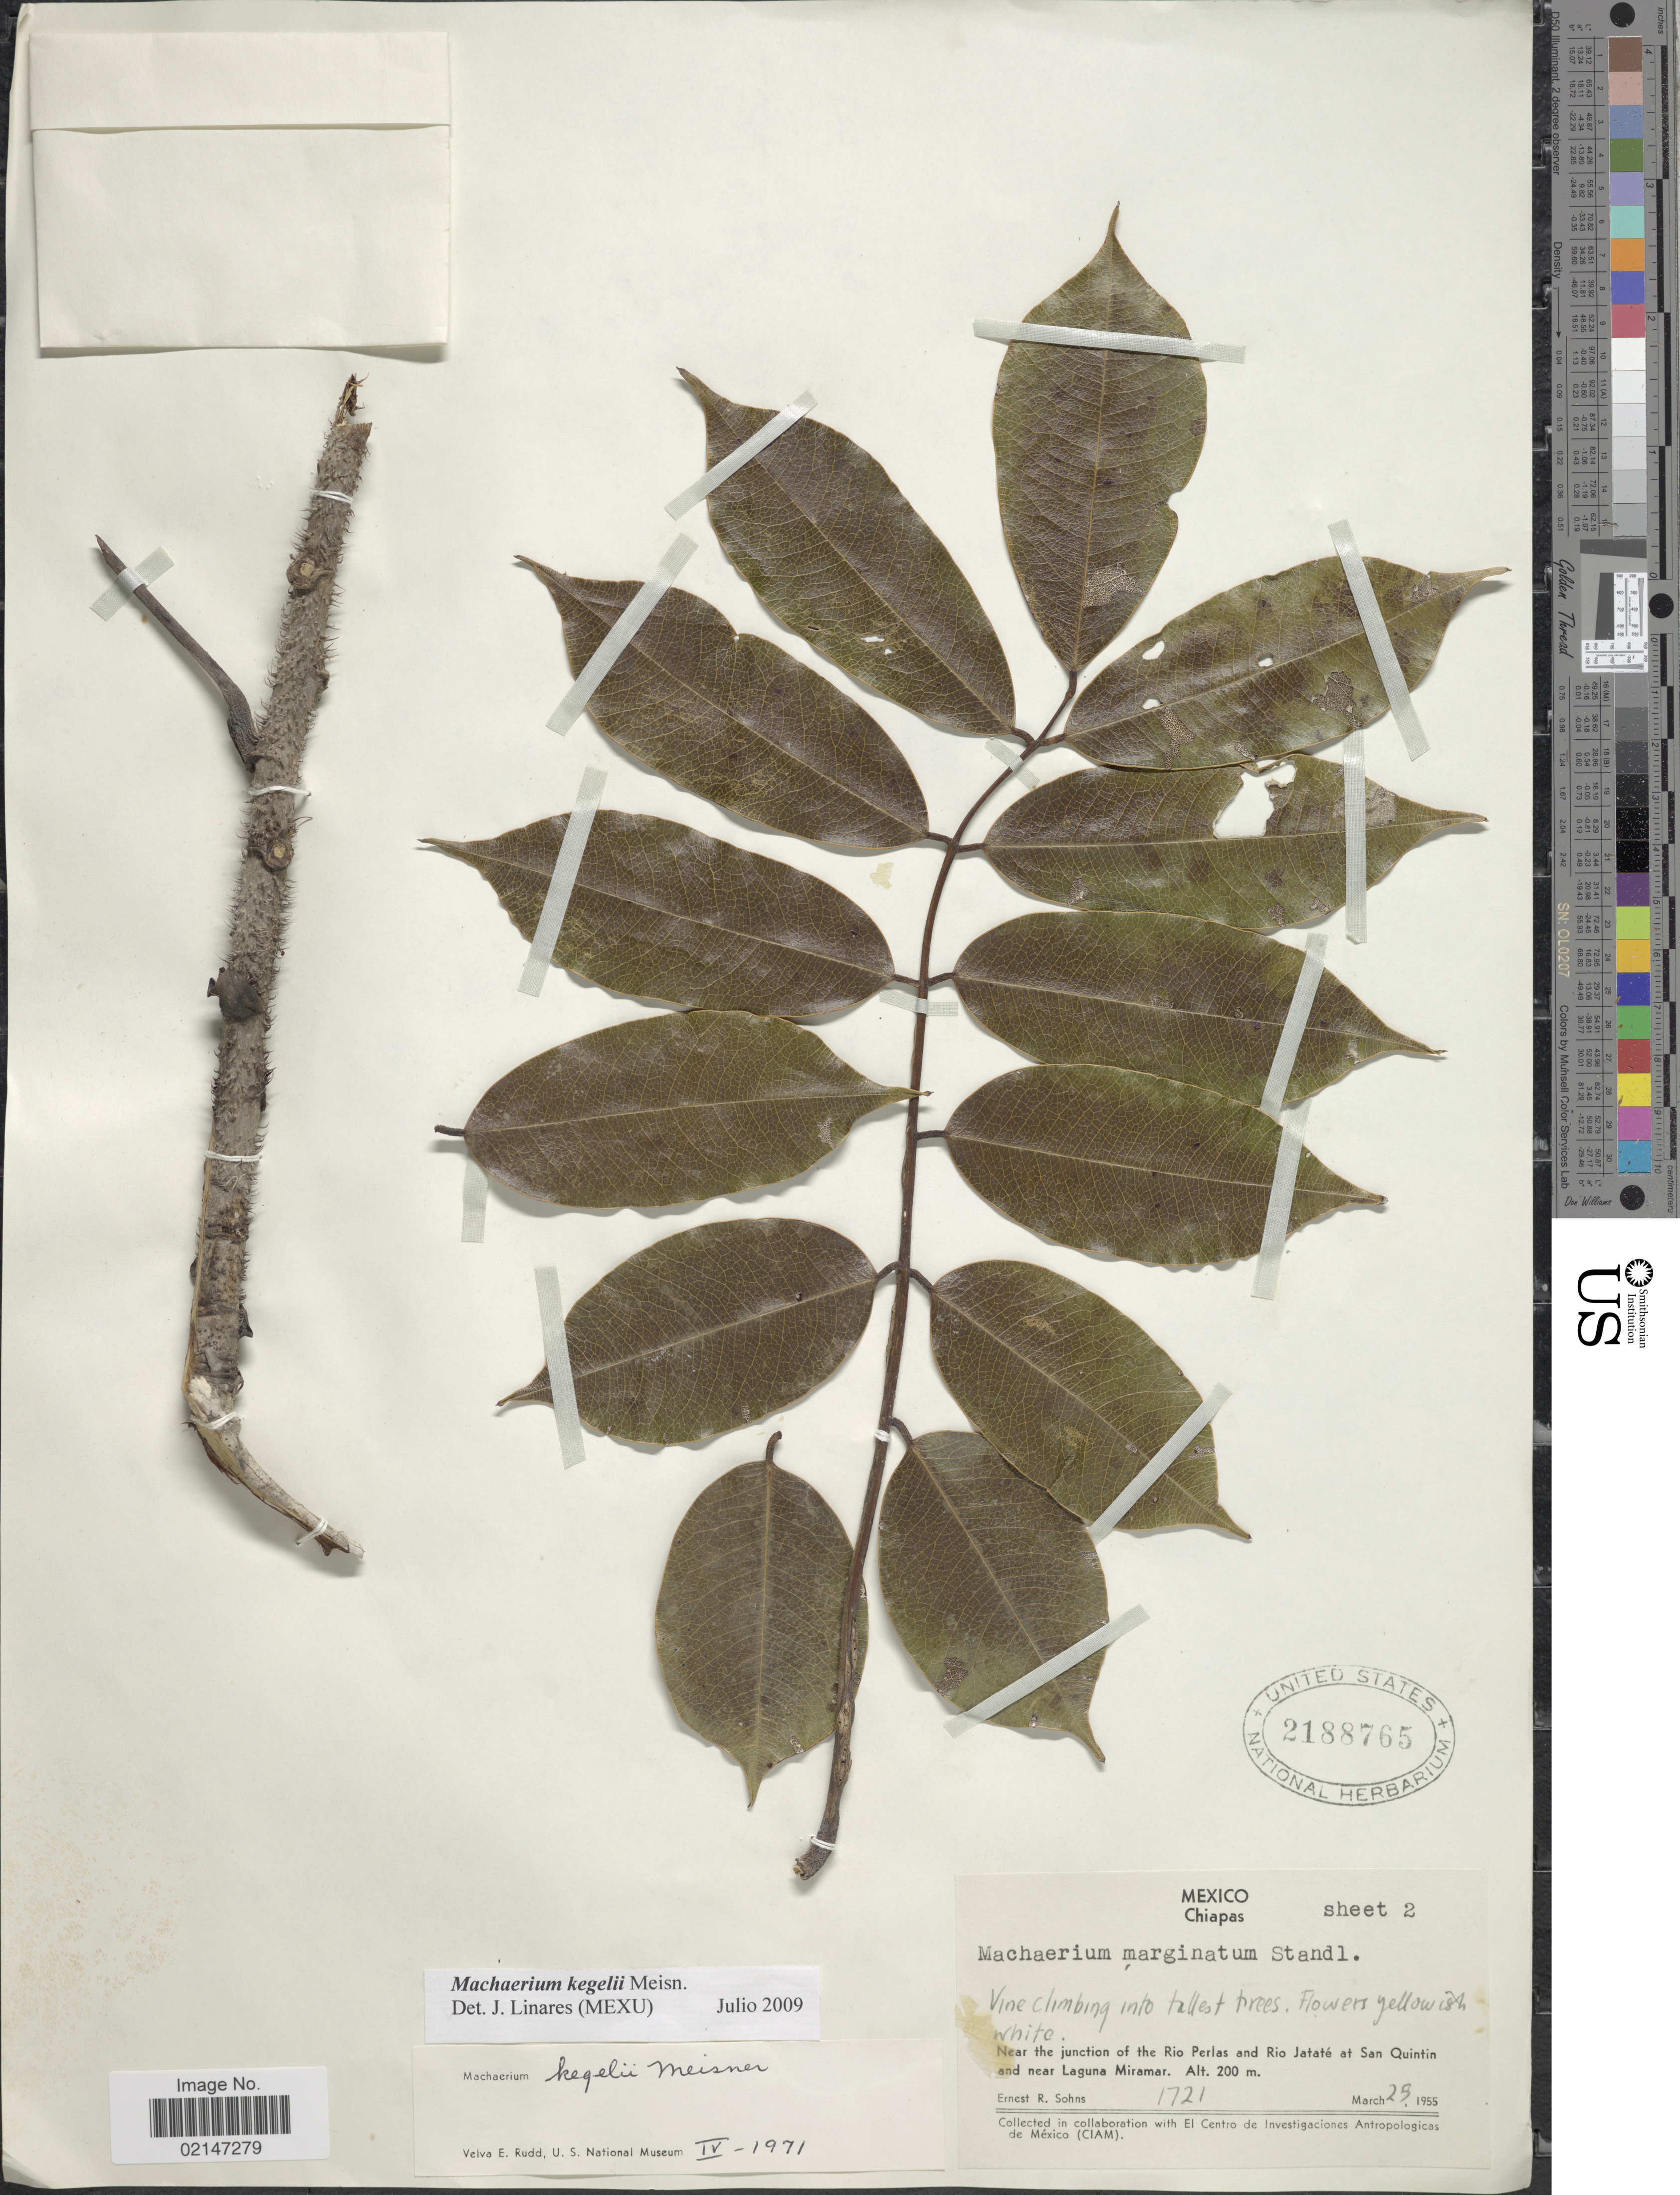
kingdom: Plantae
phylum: Tracheophyta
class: Magnoliopsida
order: Fabales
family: Fabaceae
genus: Machaerium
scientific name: Machaerium kegelii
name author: Meisn.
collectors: E. R. Sohns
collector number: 1721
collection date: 1955-03-25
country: Mexico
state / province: Chiapas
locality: Near the junction of the Rio Perlas and Rio Jataté at San Quintin and near Laguna Miramar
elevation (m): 200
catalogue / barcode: US 2188765